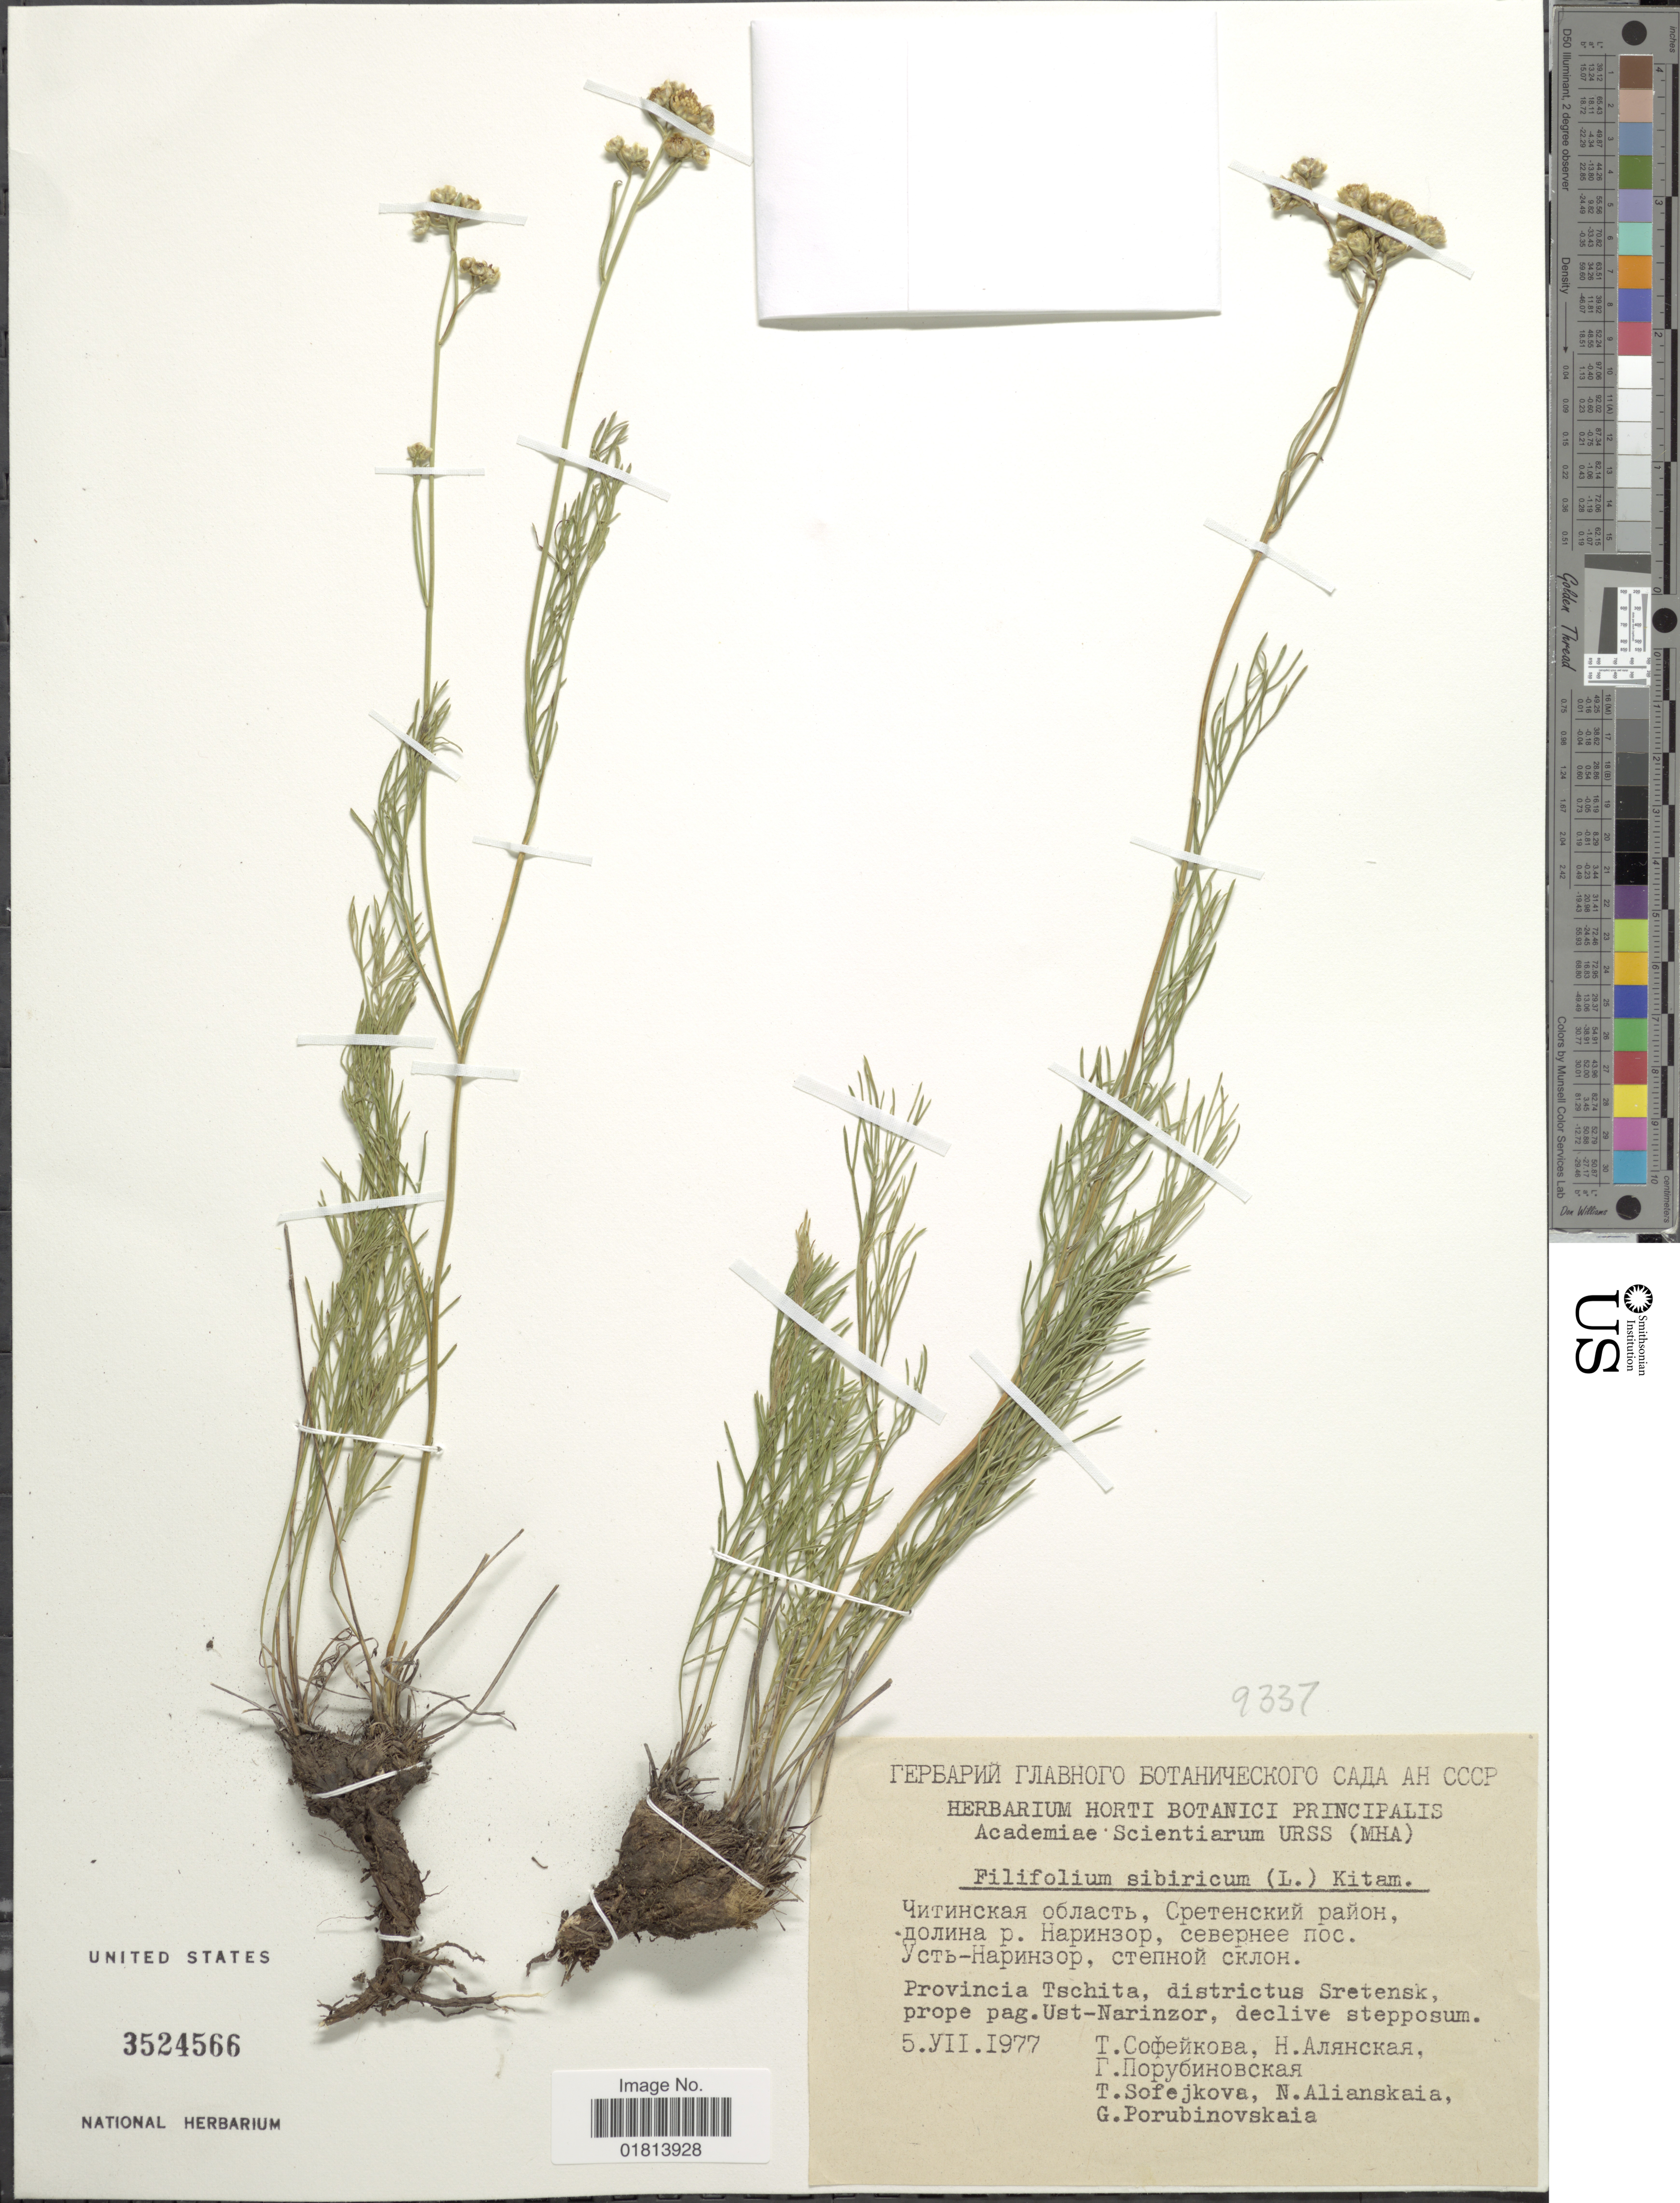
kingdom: Plantae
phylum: Tracheophyta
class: Magnoliopsida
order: Asterales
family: Asteraceae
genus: Filifolium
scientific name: Filifolium sibiricum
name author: (L.) Kitam.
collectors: T. Sofejkova, N. Alianskaia & G. Prubinovskaia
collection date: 1977-07-05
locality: Provincia Tschita, districtus Sretensk, prope pag. Ust-Narinzor, declive stepposum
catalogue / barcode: US 3524566